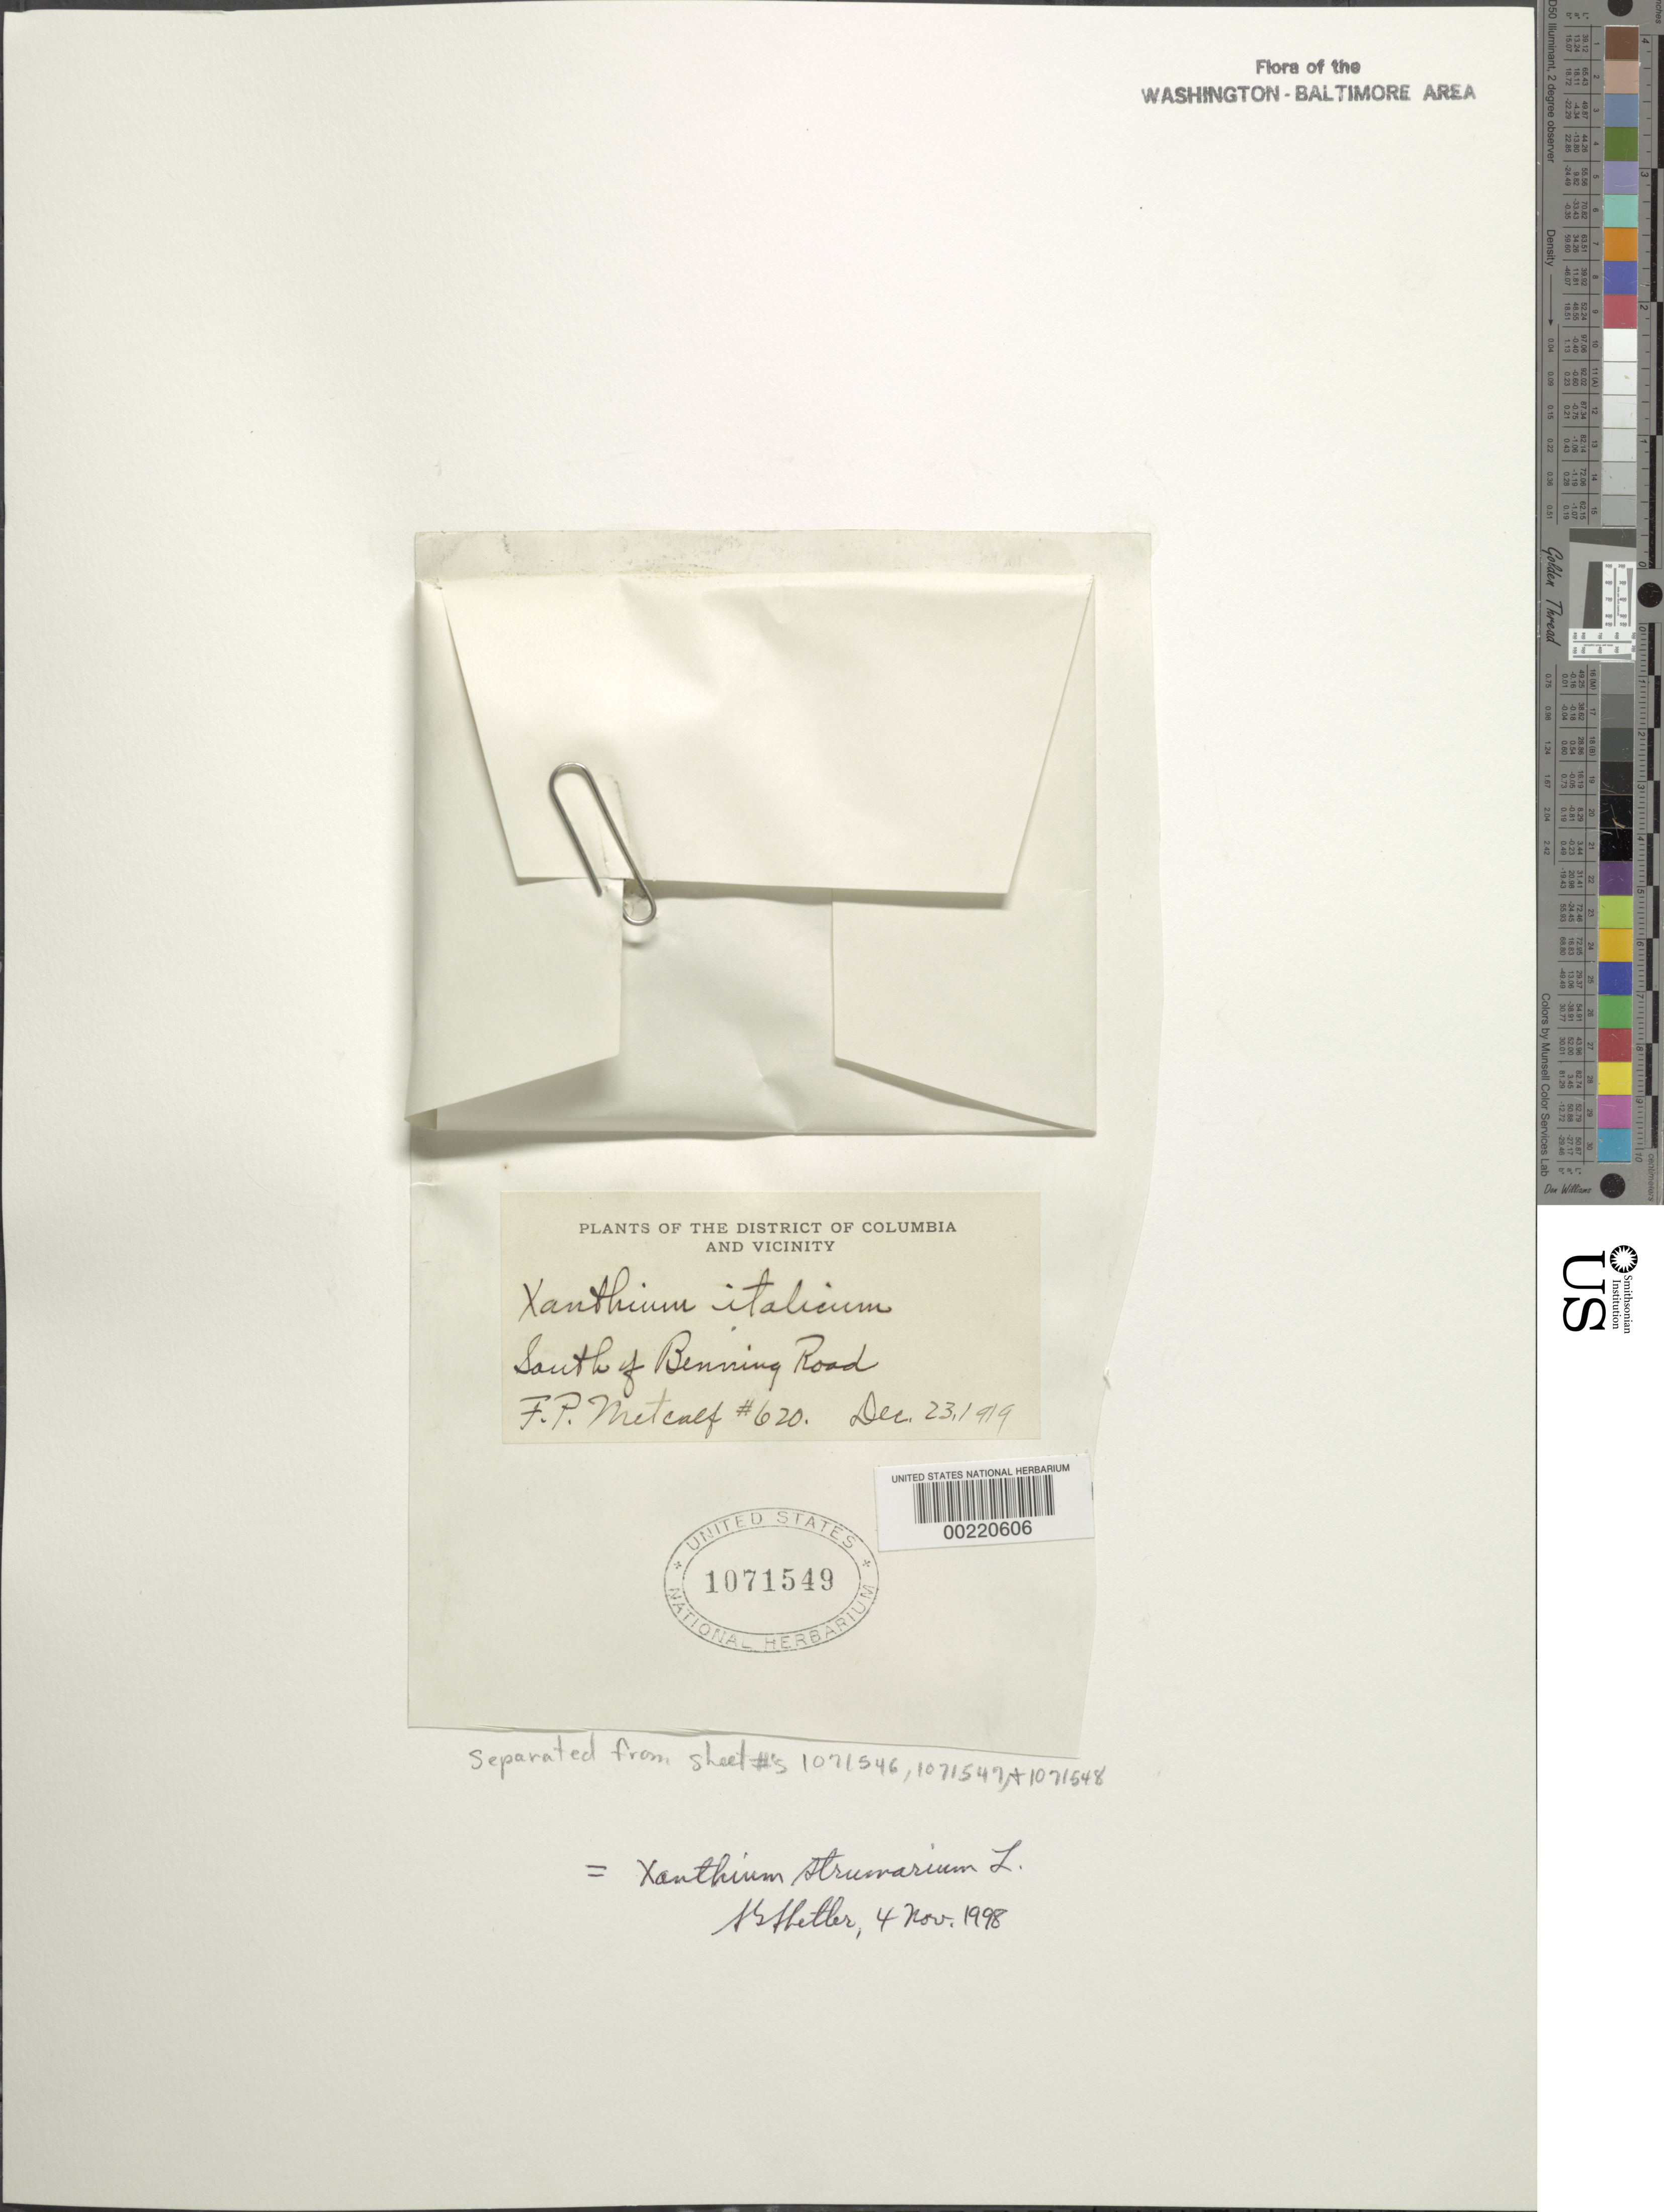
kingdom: Plantae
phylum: Tracheophyta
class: Magnoliopsida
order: Asterales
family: Asteraceae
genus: Xanthium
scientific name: Xanthium strumarium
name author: L.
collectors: F. P. Metcalf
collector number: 620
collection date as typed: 23 Dec 1919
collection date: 1919-12-23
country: United States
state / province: District of Columbia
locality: South of Benning Road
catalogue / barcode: US 1071549